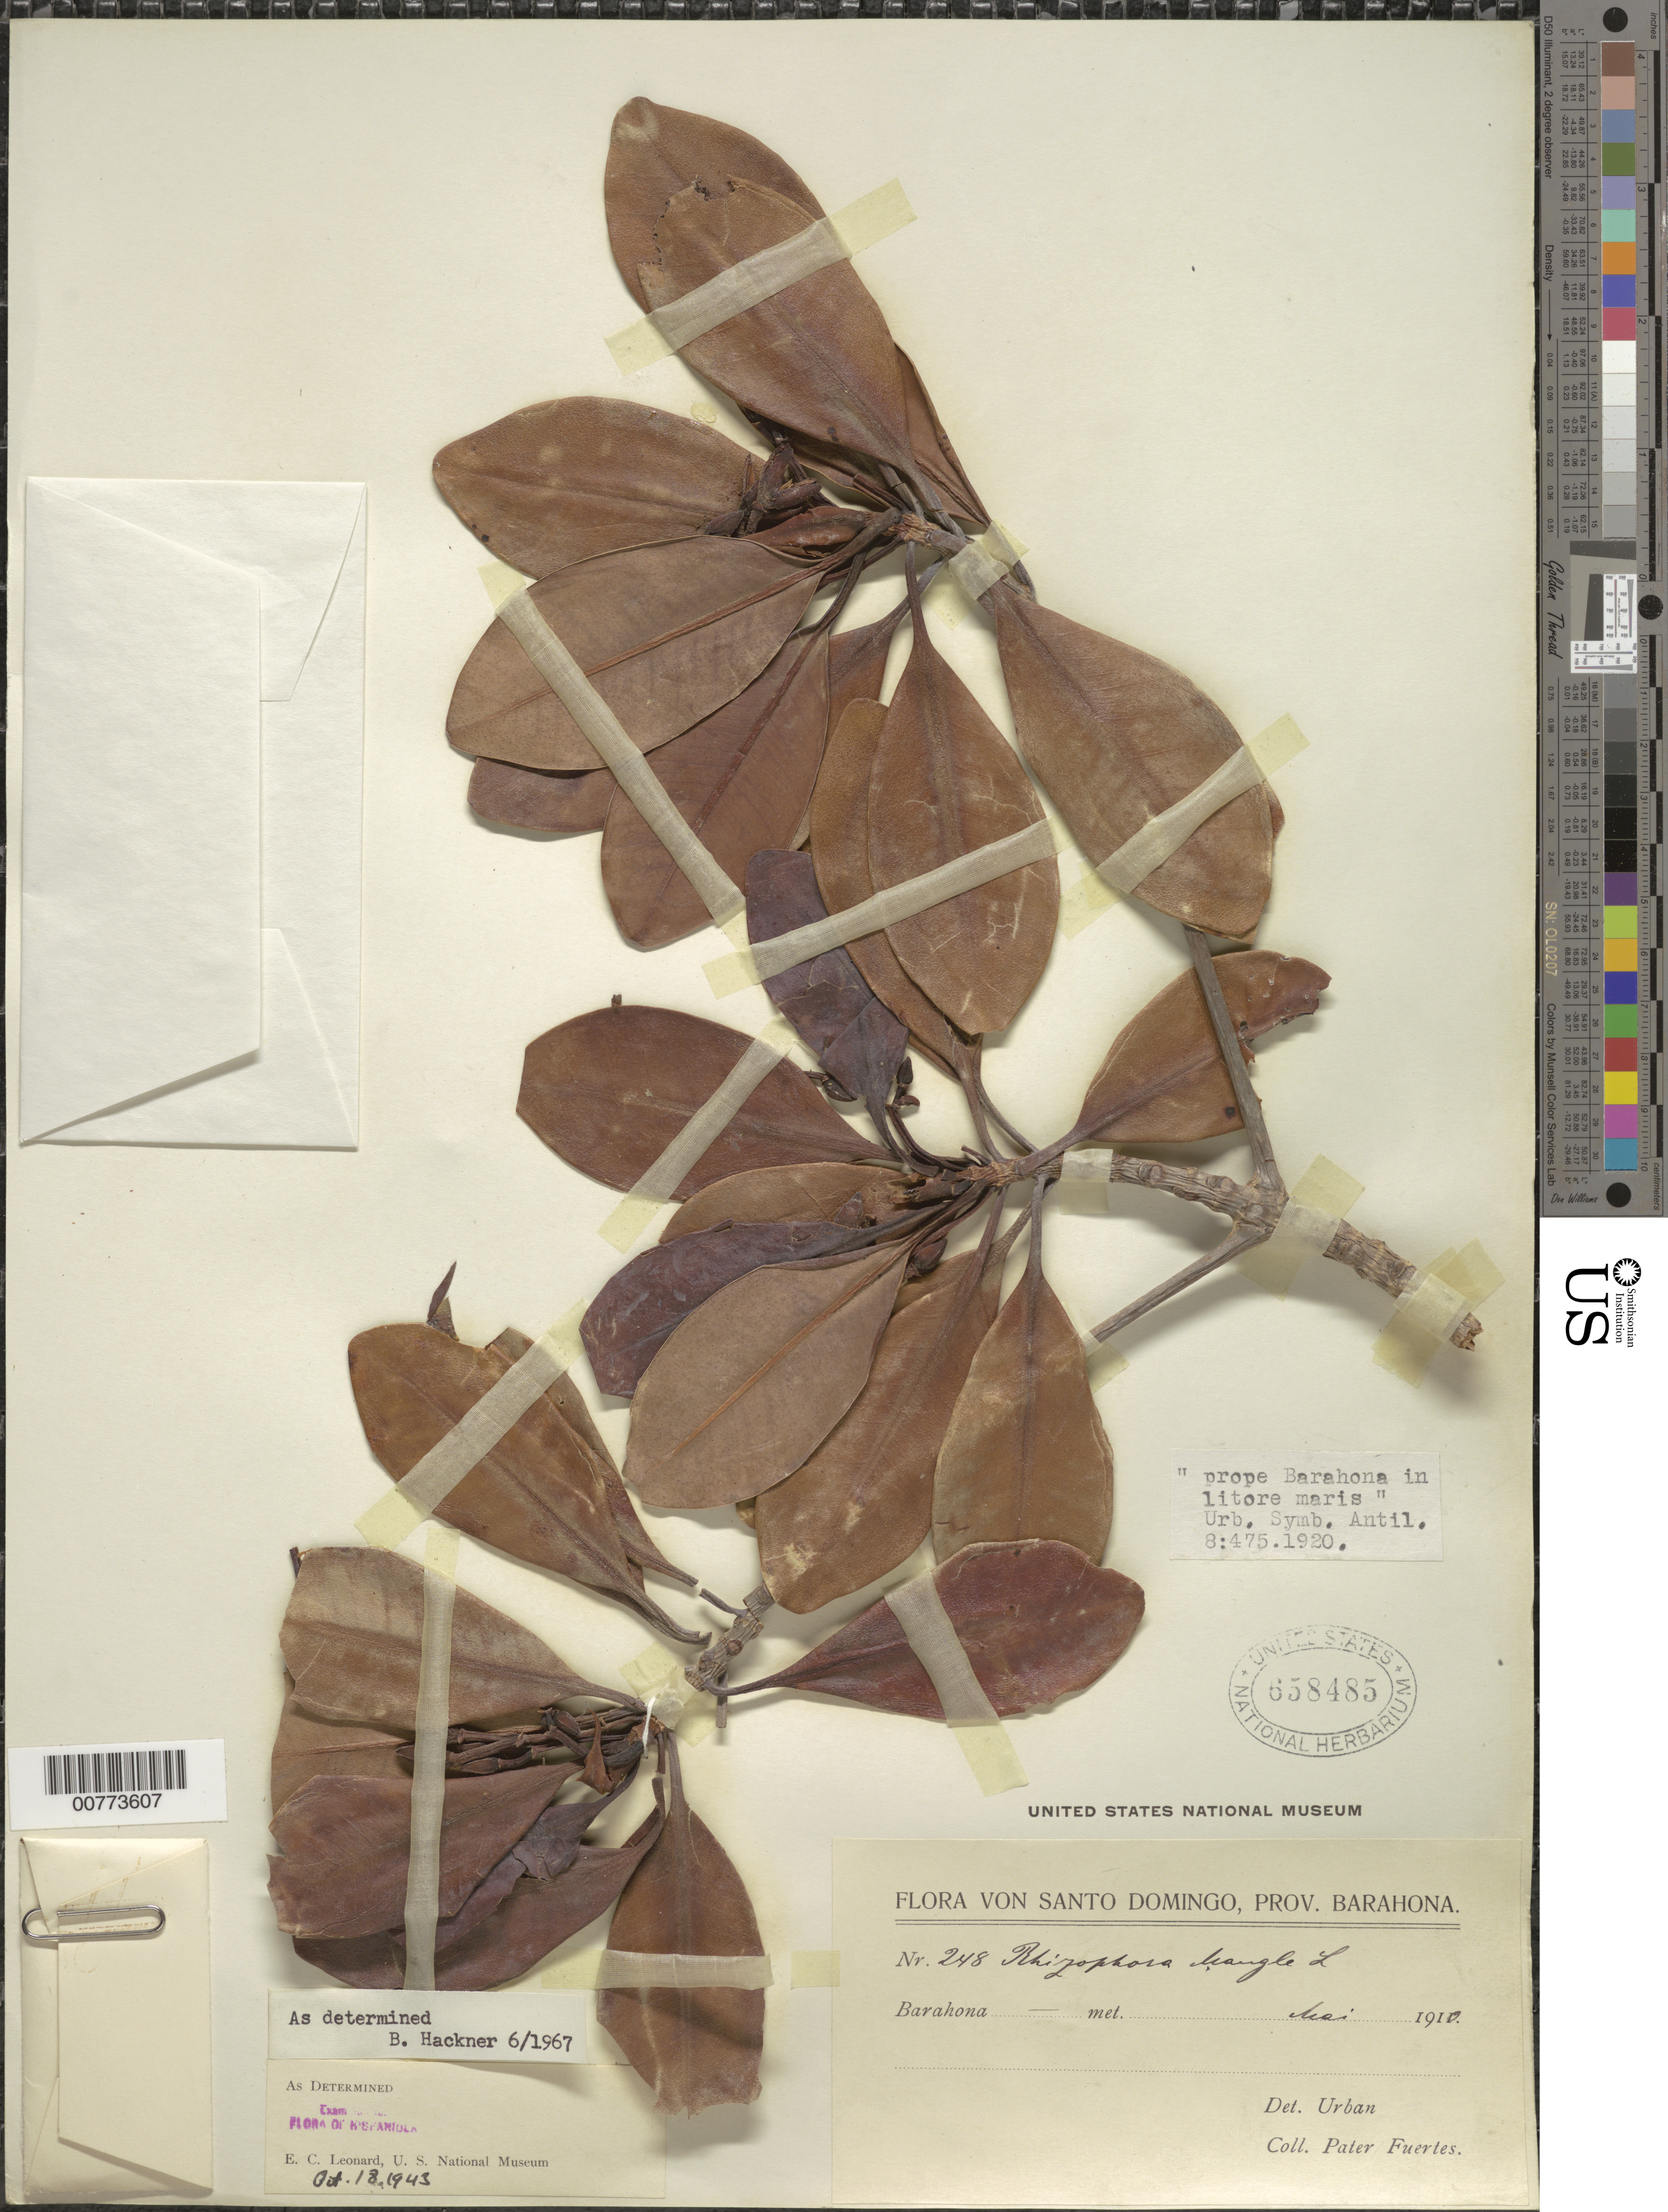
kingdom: Plantae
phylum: Tracheophyta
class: Magnoliopsida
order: Malpighiales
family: Rhizophoraceae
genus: Rhizophora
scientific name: Rhizophora mangle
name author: L.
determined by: Hackner, B.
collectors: M. D. Fuertes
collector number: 248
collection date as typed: Dec 1910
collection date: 1910-12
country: Dominican Republic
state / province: Barahona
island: Hispaniola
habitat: litore maris.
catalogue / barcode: US 658485